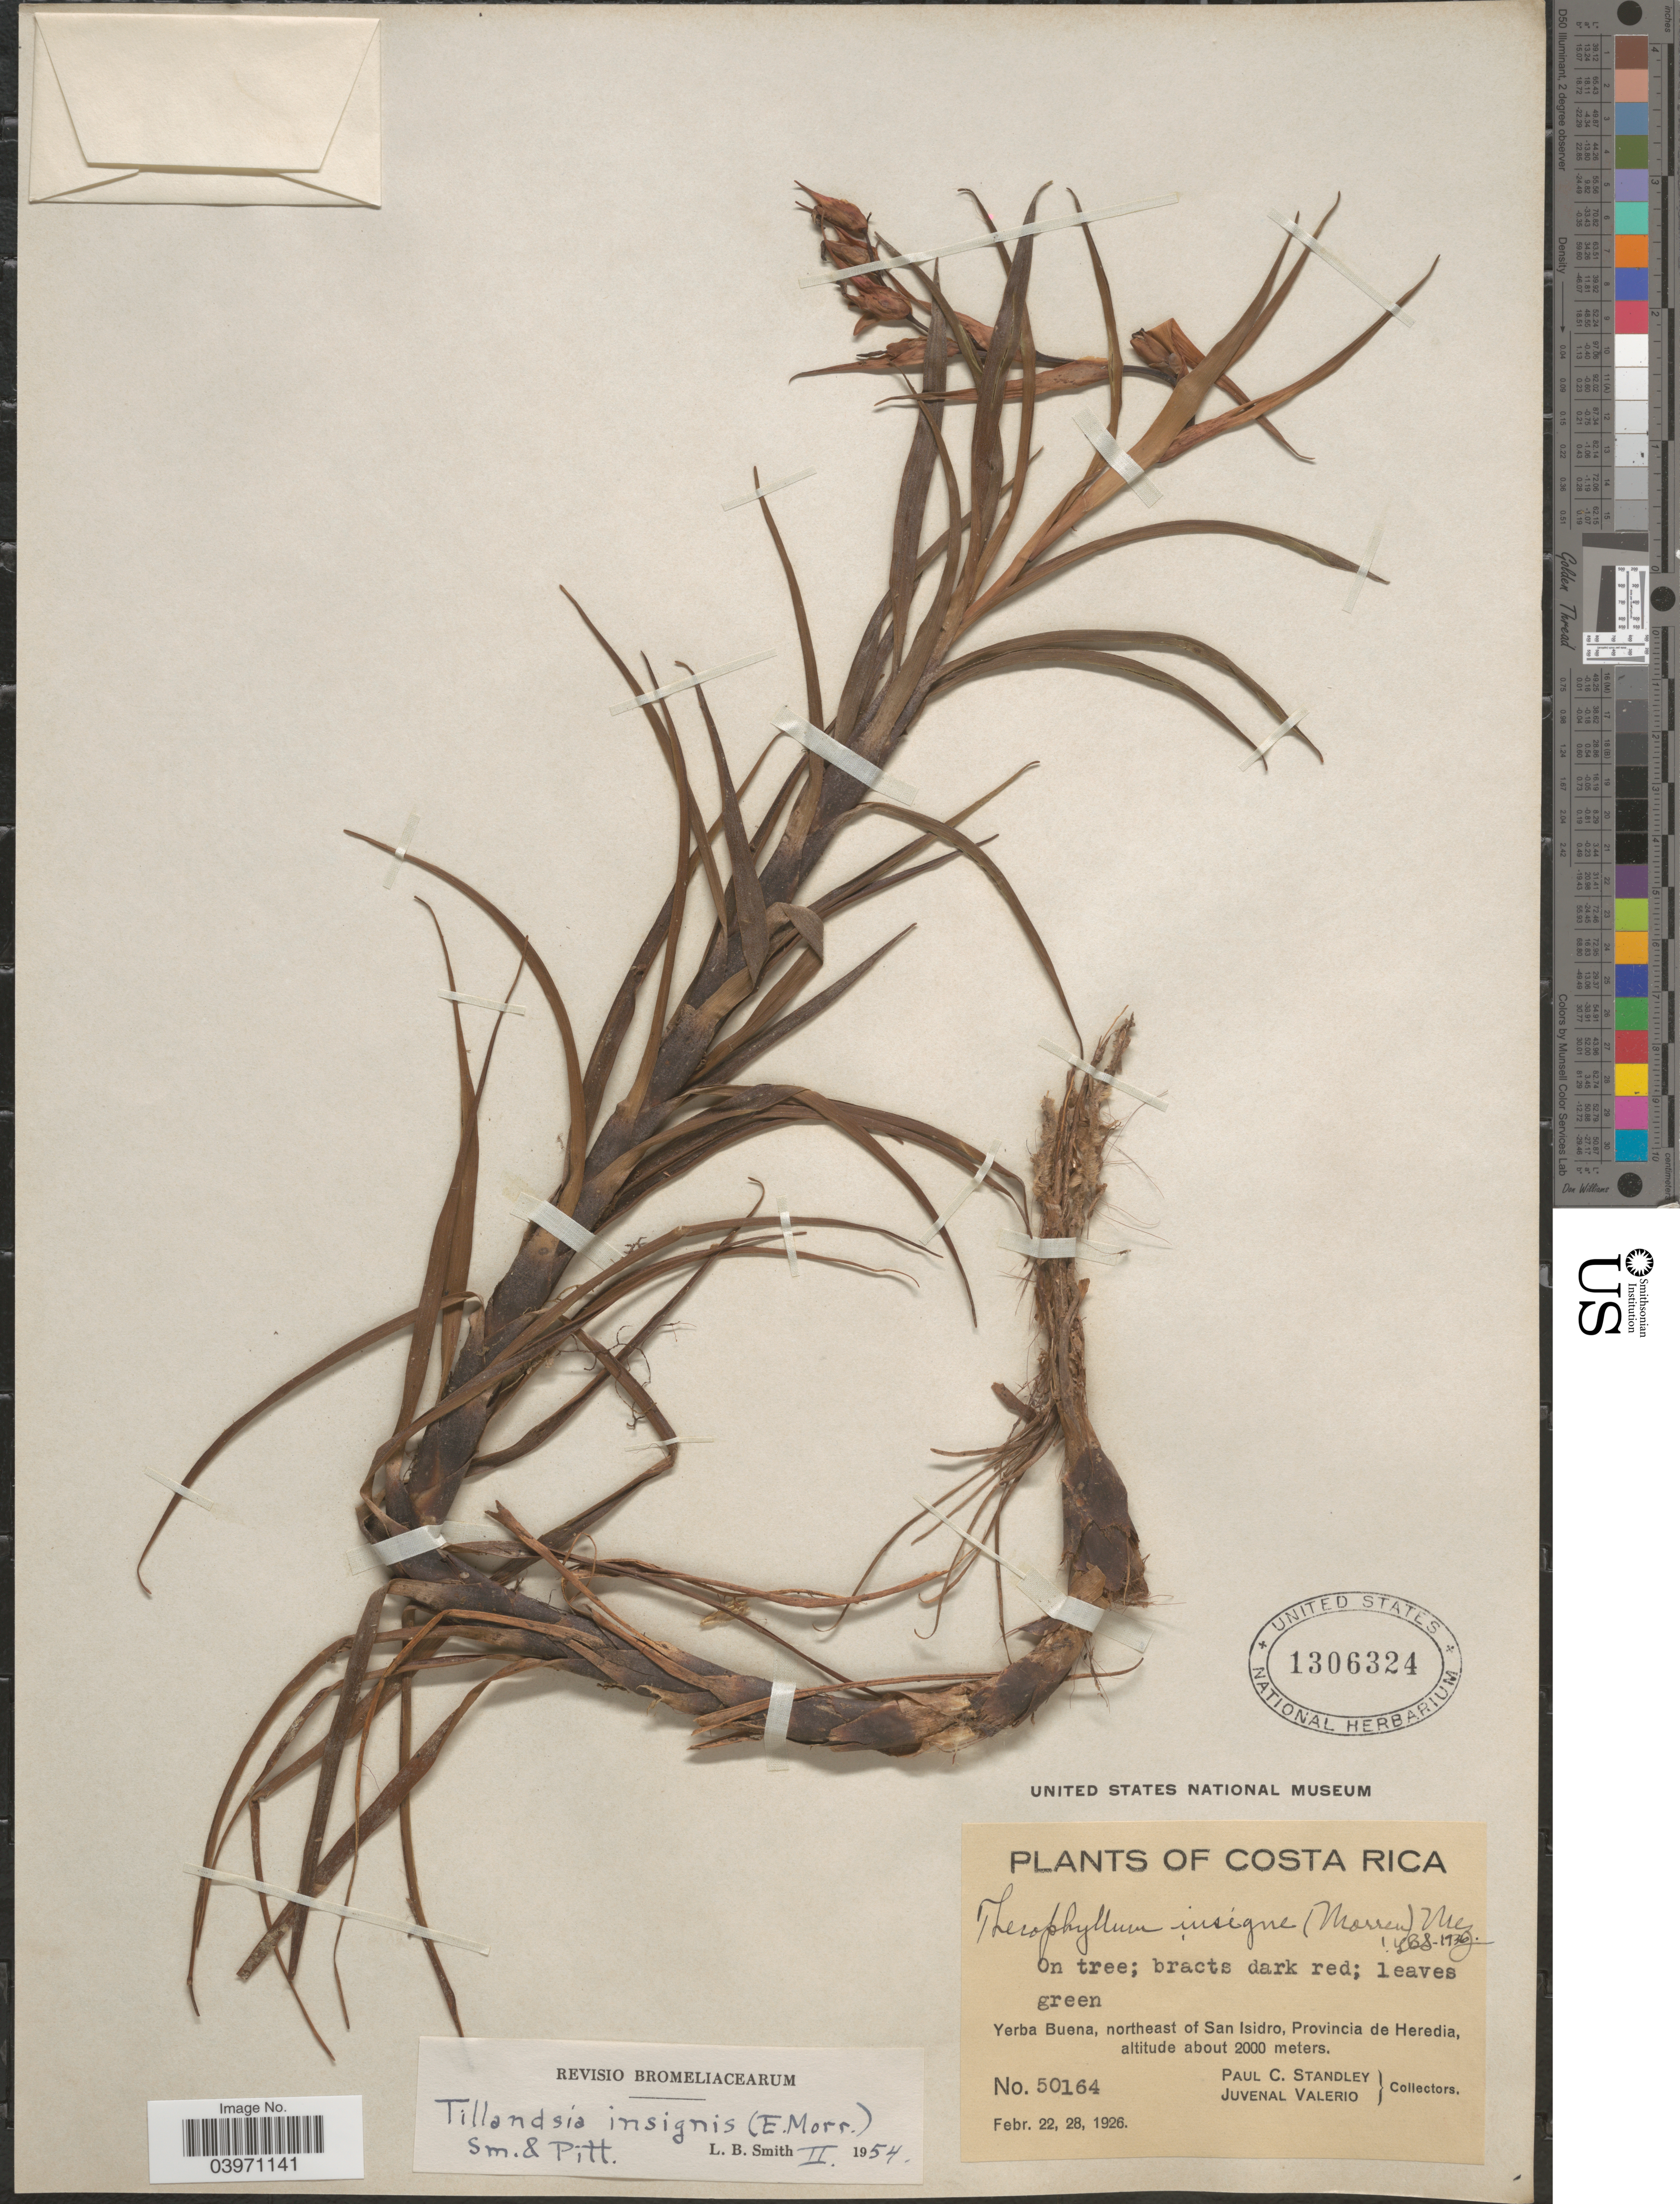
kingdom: Plantae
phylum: Tracheophyta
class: Liliopsida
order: Poales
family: Bromeliaceae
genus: Tillandsia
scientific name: Tillandsia insignis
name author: (Mez) L.B. Sm. & Pittendr.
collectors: P. C. Standley & J. Valerio R.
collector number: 50164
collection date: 1926-02-22/1926-02-28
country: Costa Rica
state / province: Heredia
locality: Yerba Buena, northeast of San Isidro.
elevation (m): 2000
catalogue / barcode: US 1306324